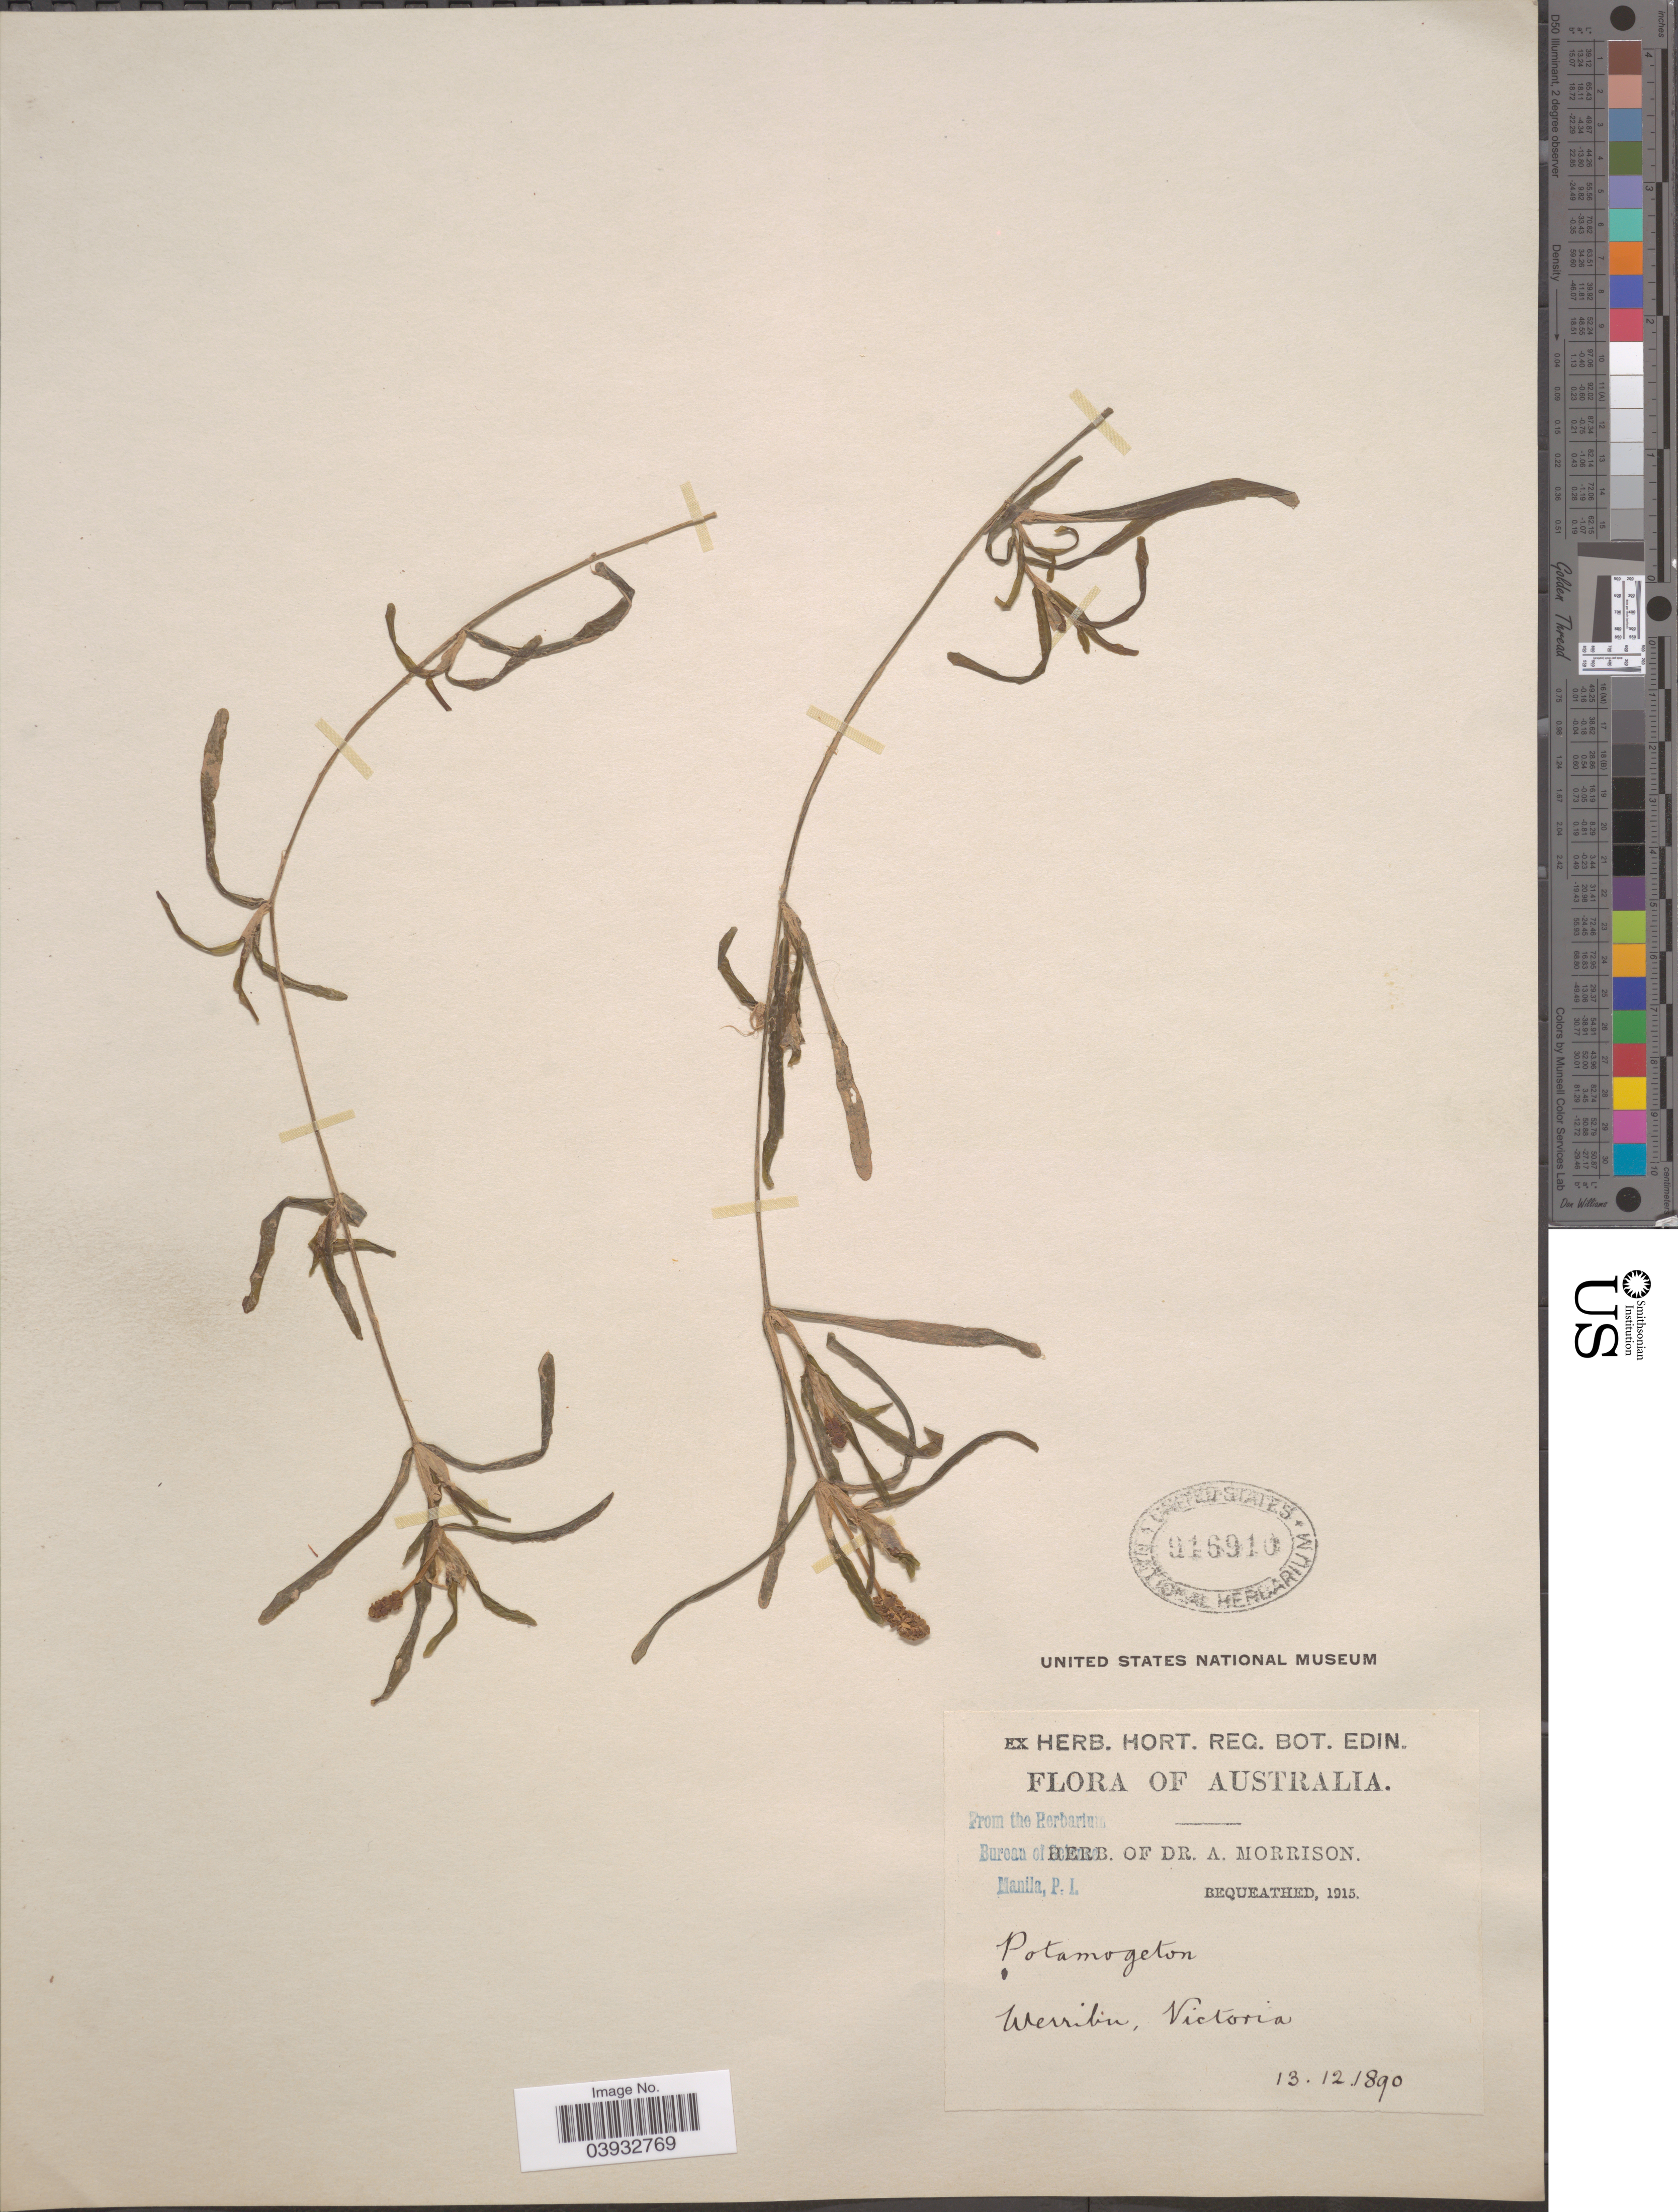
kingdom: Plantae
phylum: Tracheophyta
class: Liliopsida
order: Alismatales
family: Potamogetonaceae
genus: Potamogeton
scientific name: Potamogeton sp.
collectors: ex herb. Dr. A. Morrison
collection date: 1890-12-13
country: Australia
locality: Werribu, Victoria.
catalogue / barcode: US 916910